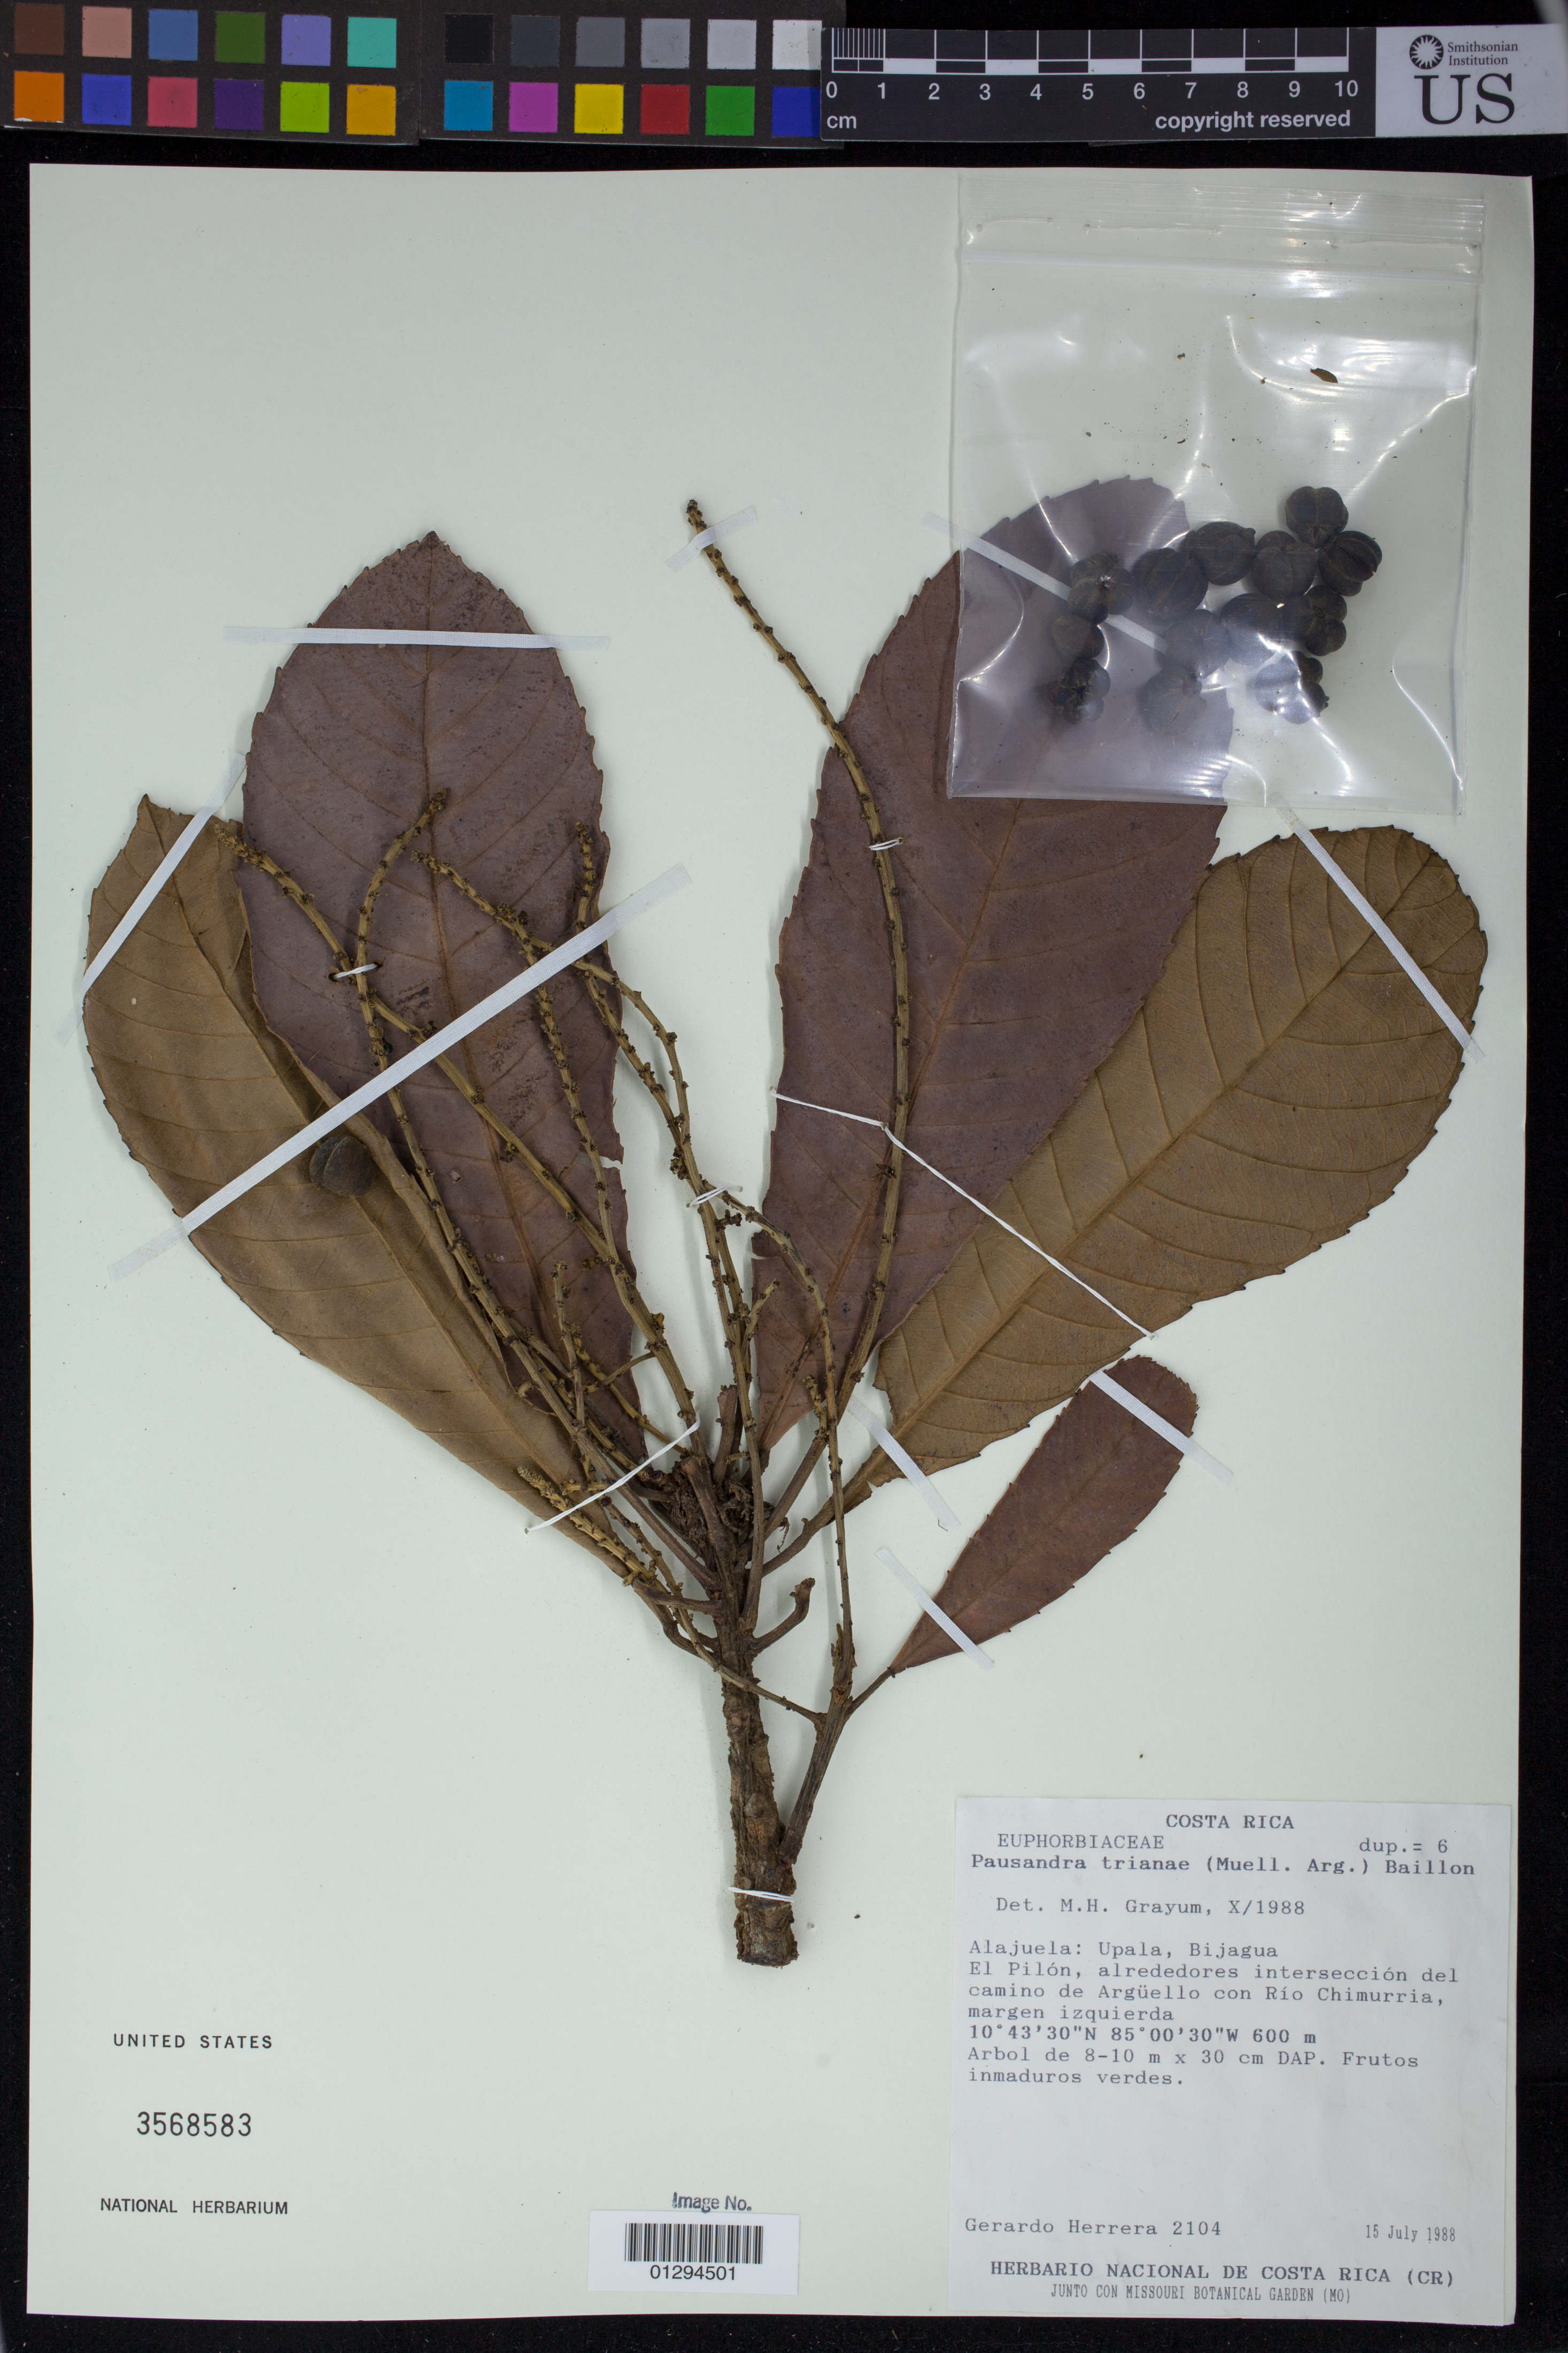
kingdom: Plantae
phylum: Tracheophyta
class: Magnoliopsida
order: Malpighiales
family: Euphorbiaceae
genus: Pausandra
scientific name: Pausandra trianae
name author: (Müll. Arg.) Baill.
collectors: G. Herrera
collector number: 2104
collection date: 1988-07-15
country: Costa Rica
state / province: Alajuela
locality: Upala, Bijagua El Pilon, alrededores interseccion del camino de Arguello con Rio Chimurria, margin izquierda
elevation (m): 600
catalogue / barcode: US 3568583